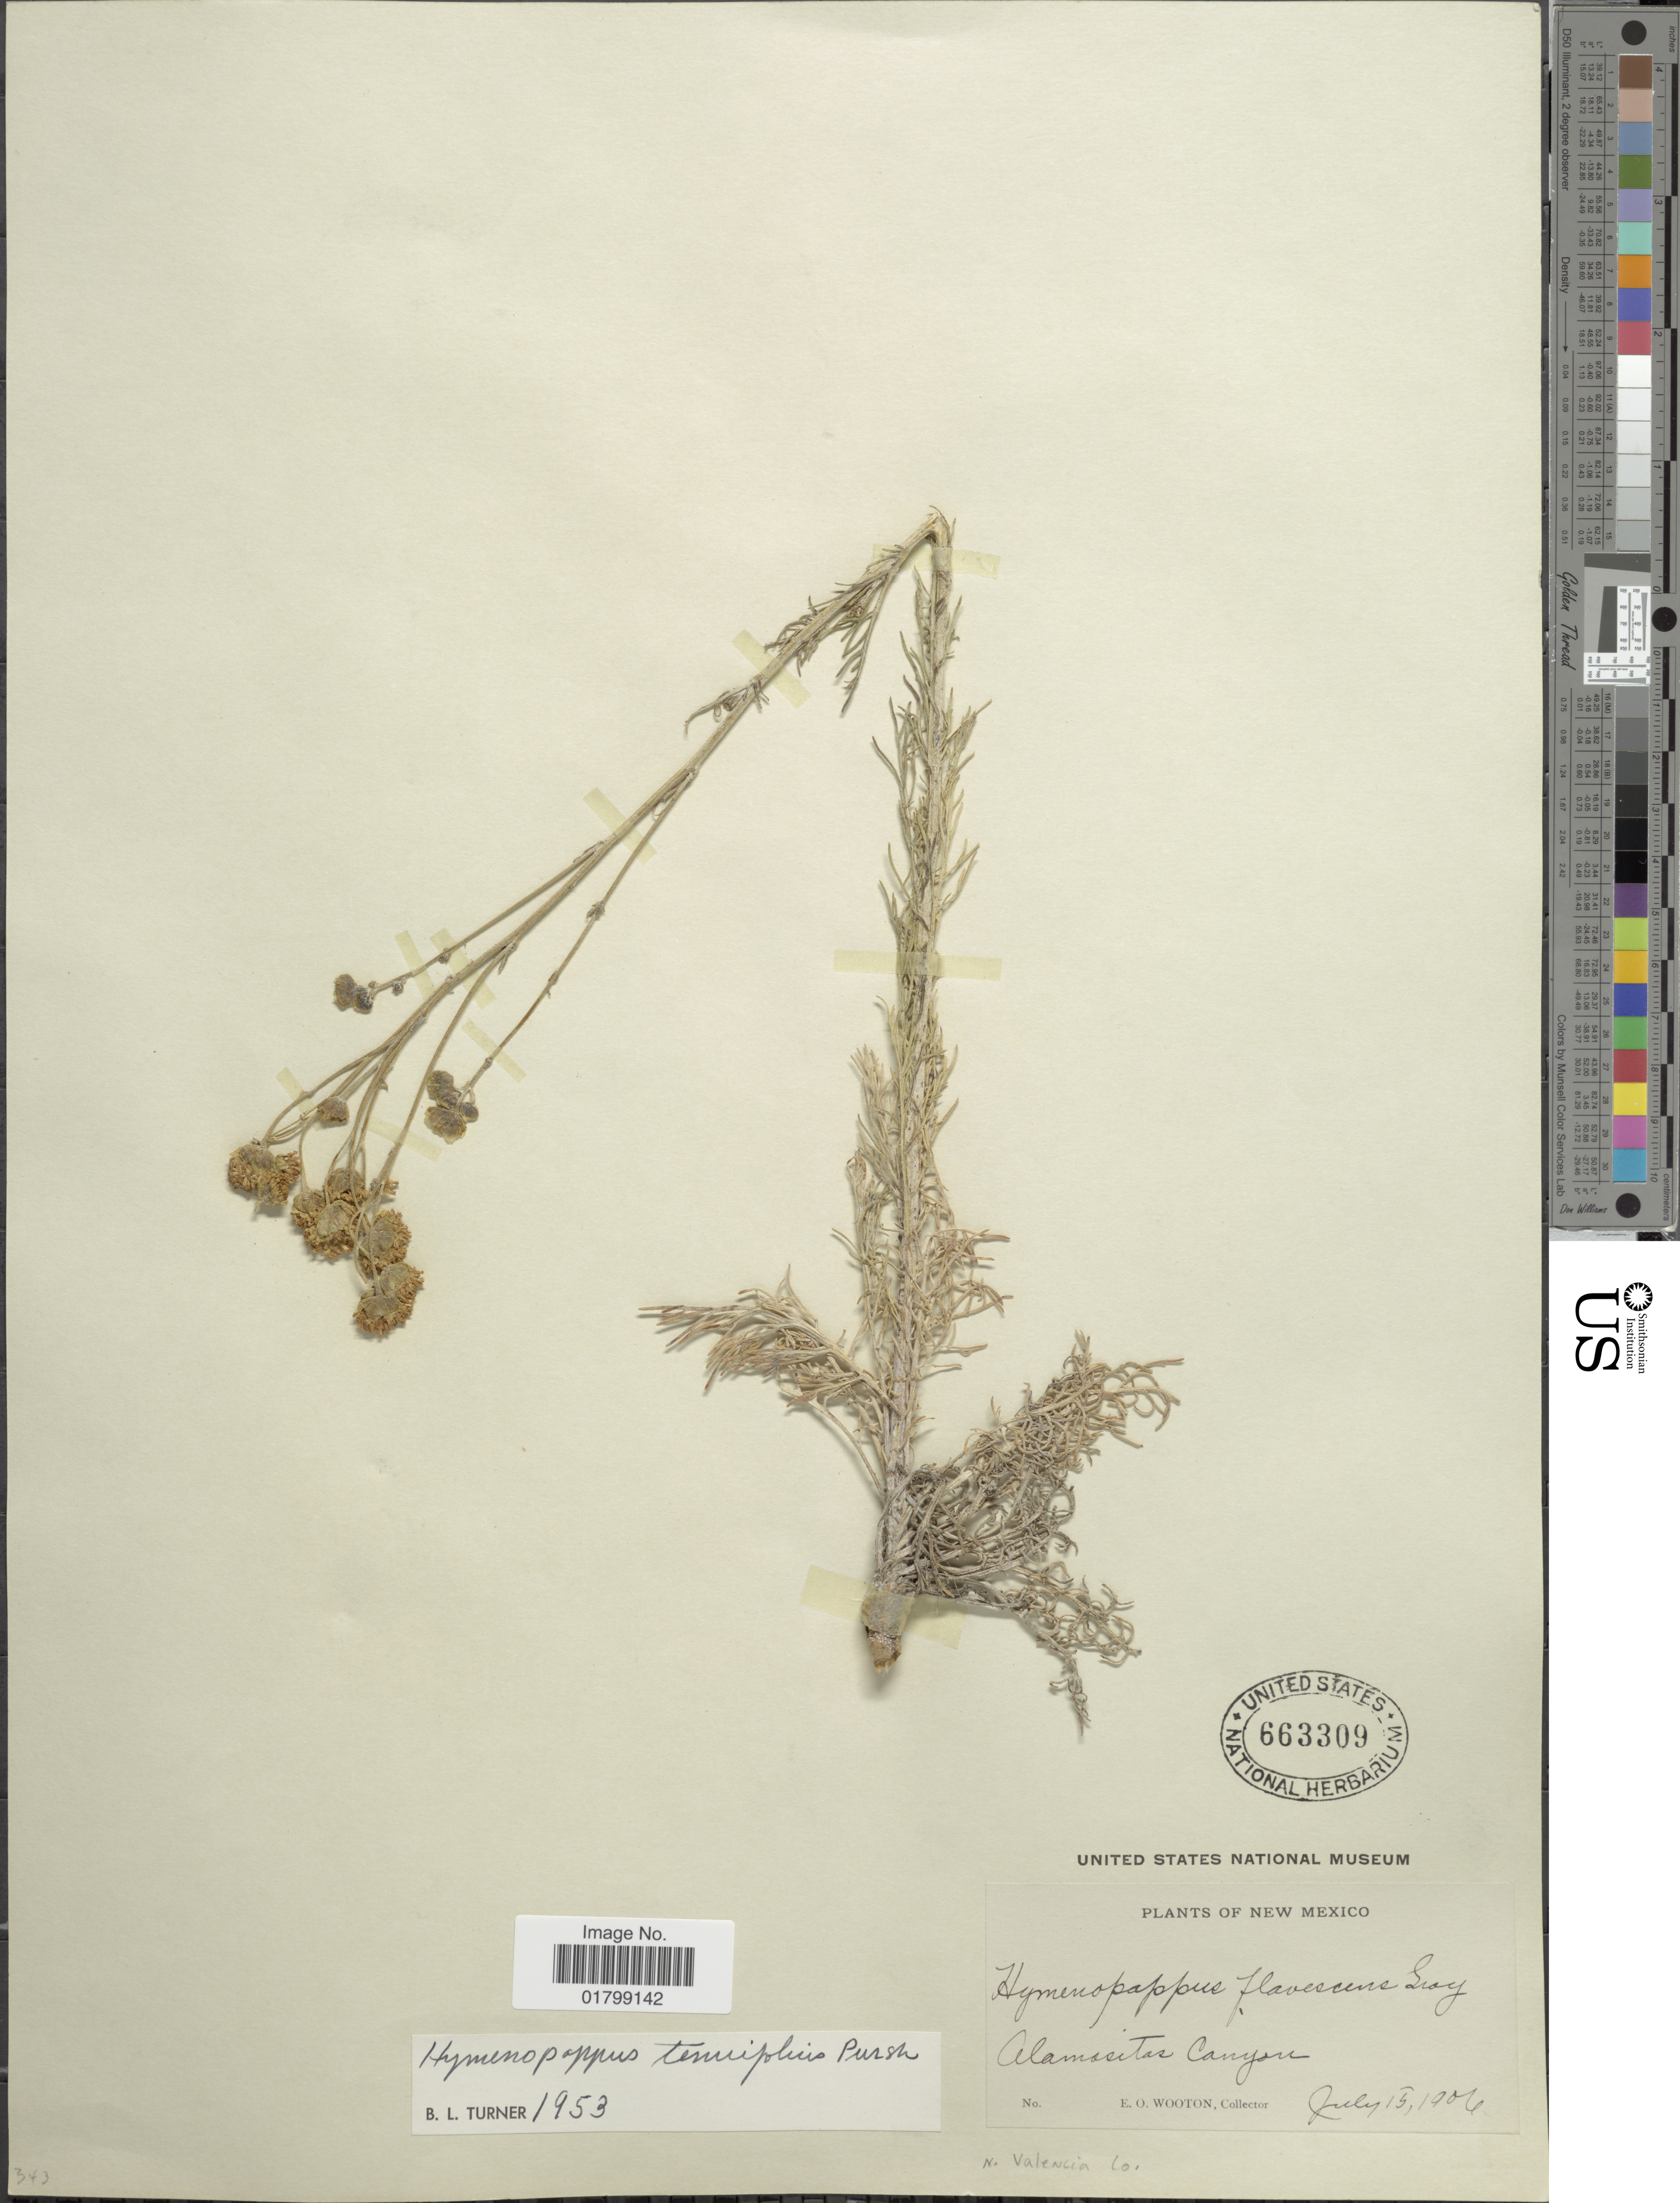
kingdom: Plantae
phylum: Tracheophyta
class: Magnoliopsida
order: Asterales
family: Asteraceae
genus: Hymenopappus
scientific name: Hymenopappus tenuifolius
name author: Pursh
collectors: E. O. Wooton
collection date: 1904-07-15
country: United States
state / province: New Mexico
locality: Alamositas Canyon, N. Valencia Co.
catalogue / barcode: US 663309